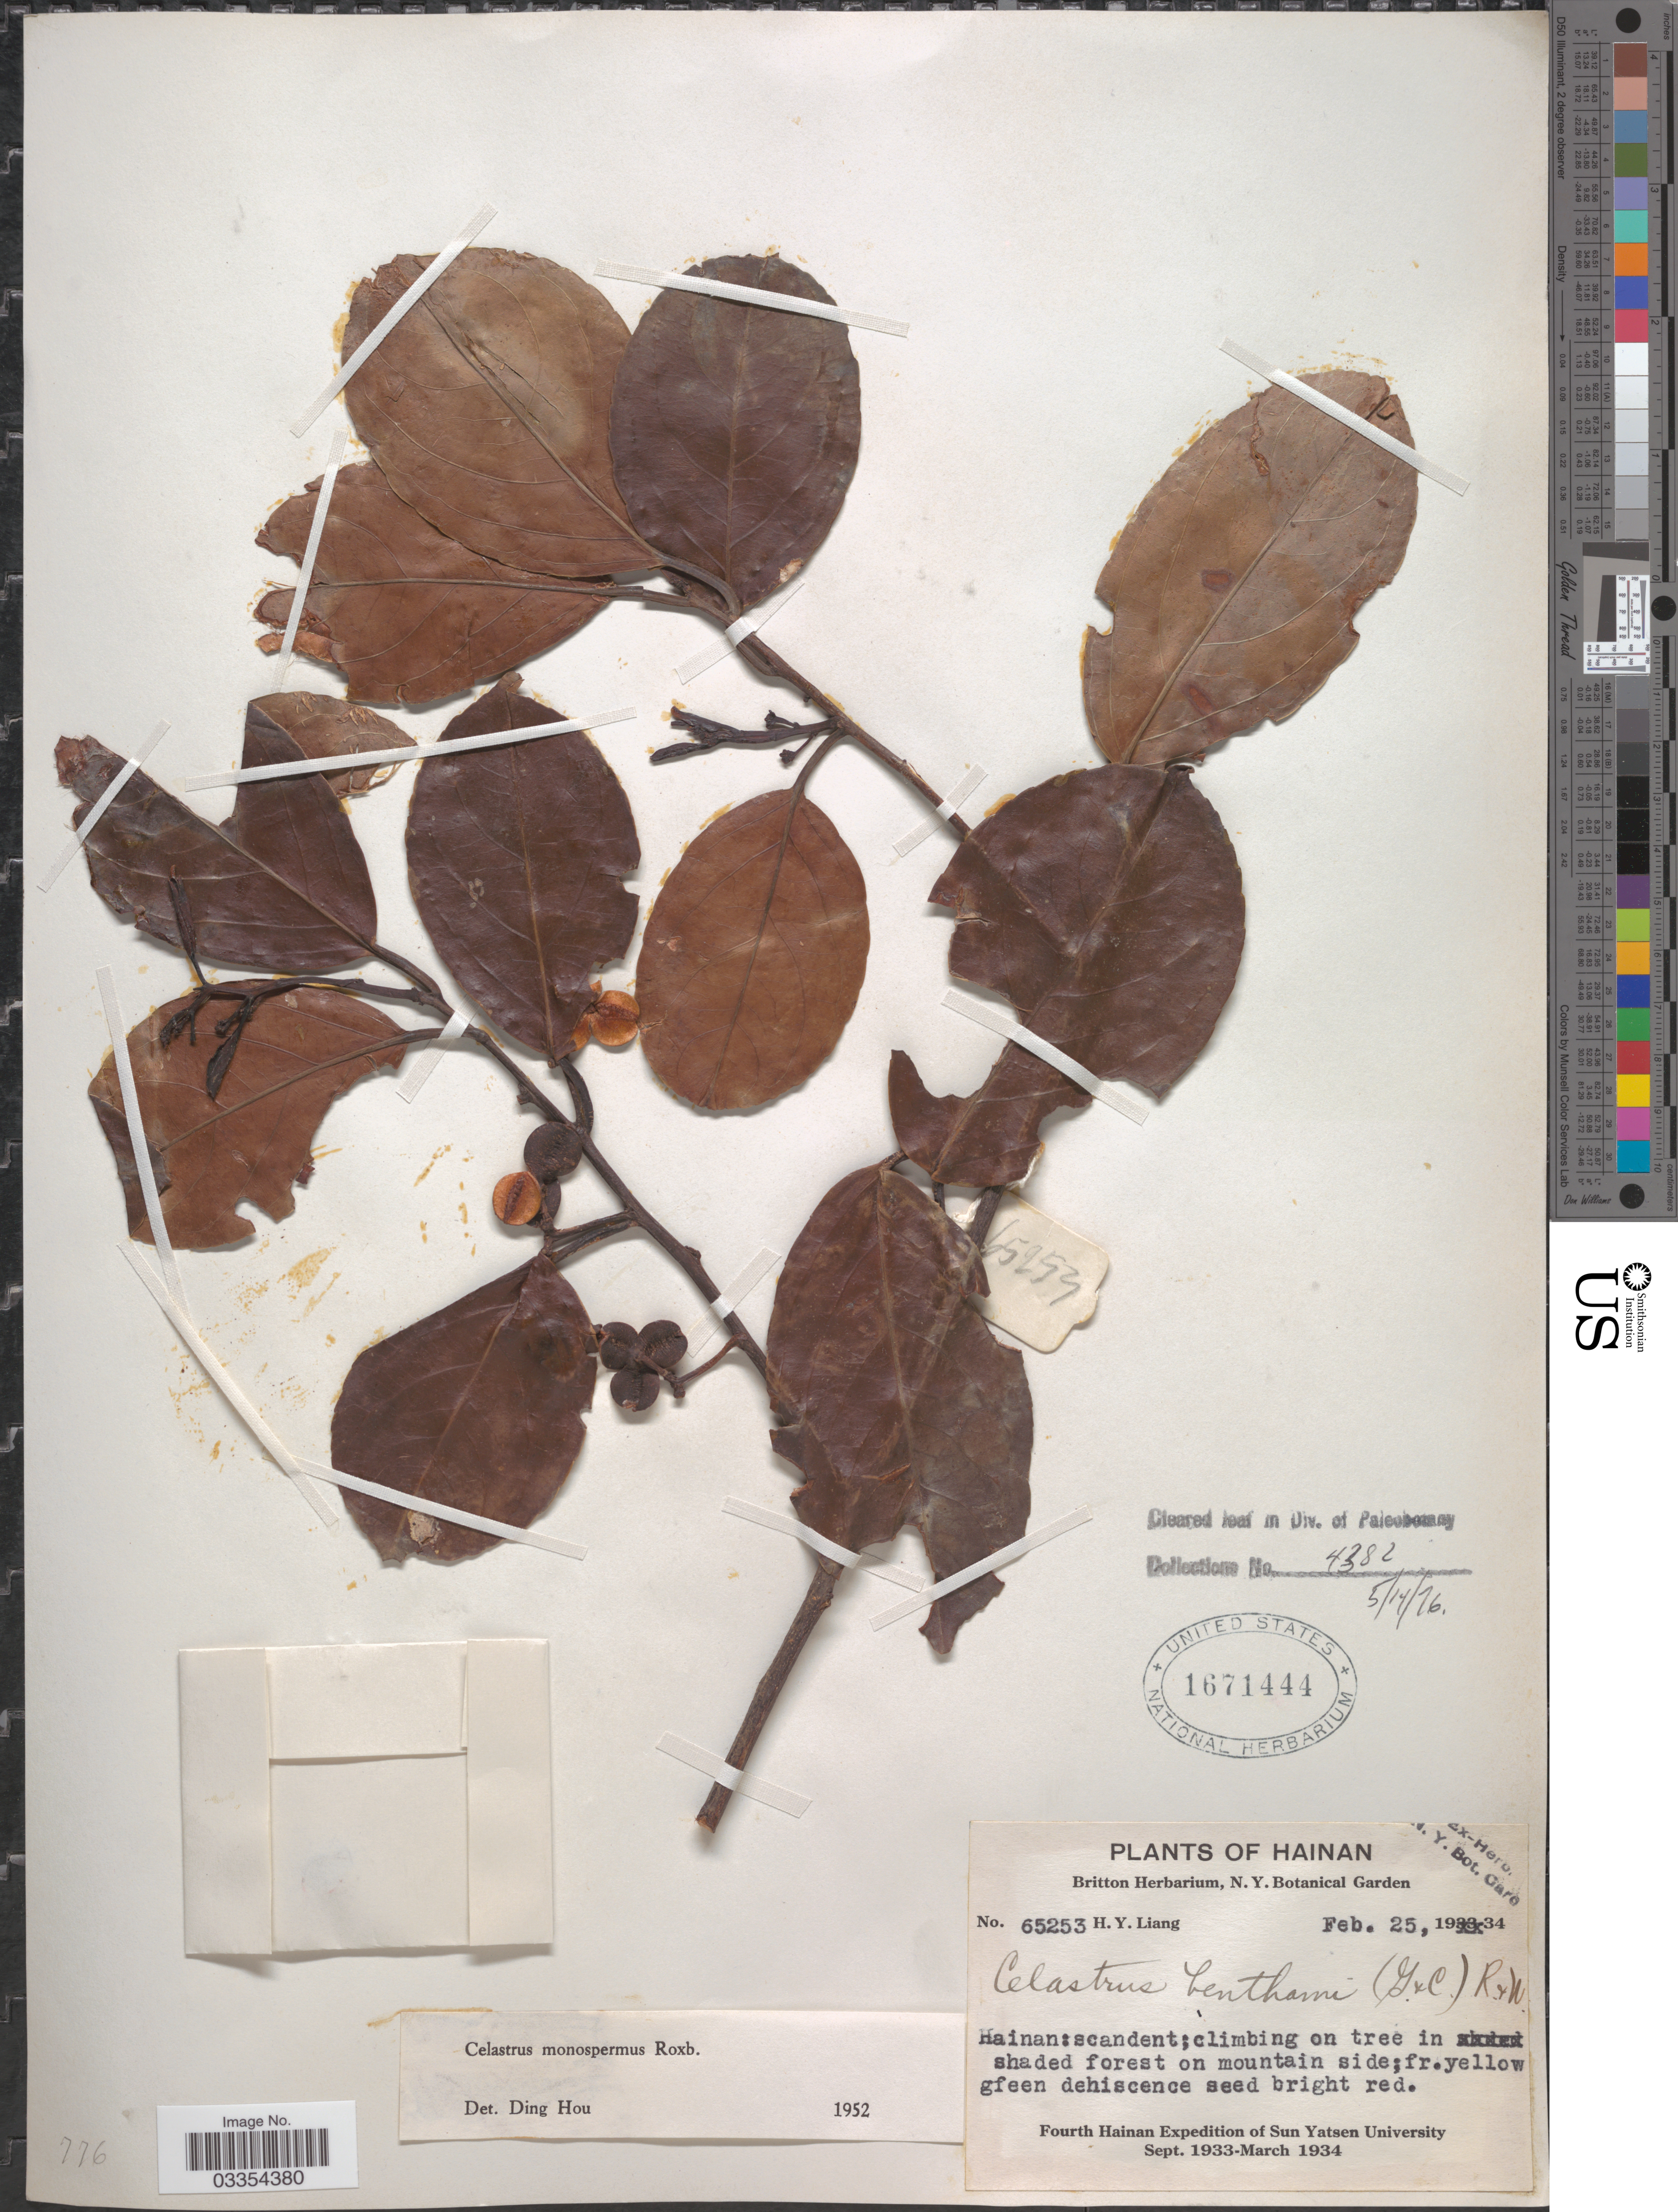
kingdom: Plantae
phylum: Tracheophyta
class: Magnoliopsida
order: Celastrales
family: Celastraceae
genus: Celastrus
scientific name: Celastrus monospermus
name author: Roxb.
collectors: H. Y. Liang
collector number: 65253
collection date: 1934-02-25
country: China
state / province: Hainan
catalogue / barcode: US 1671444